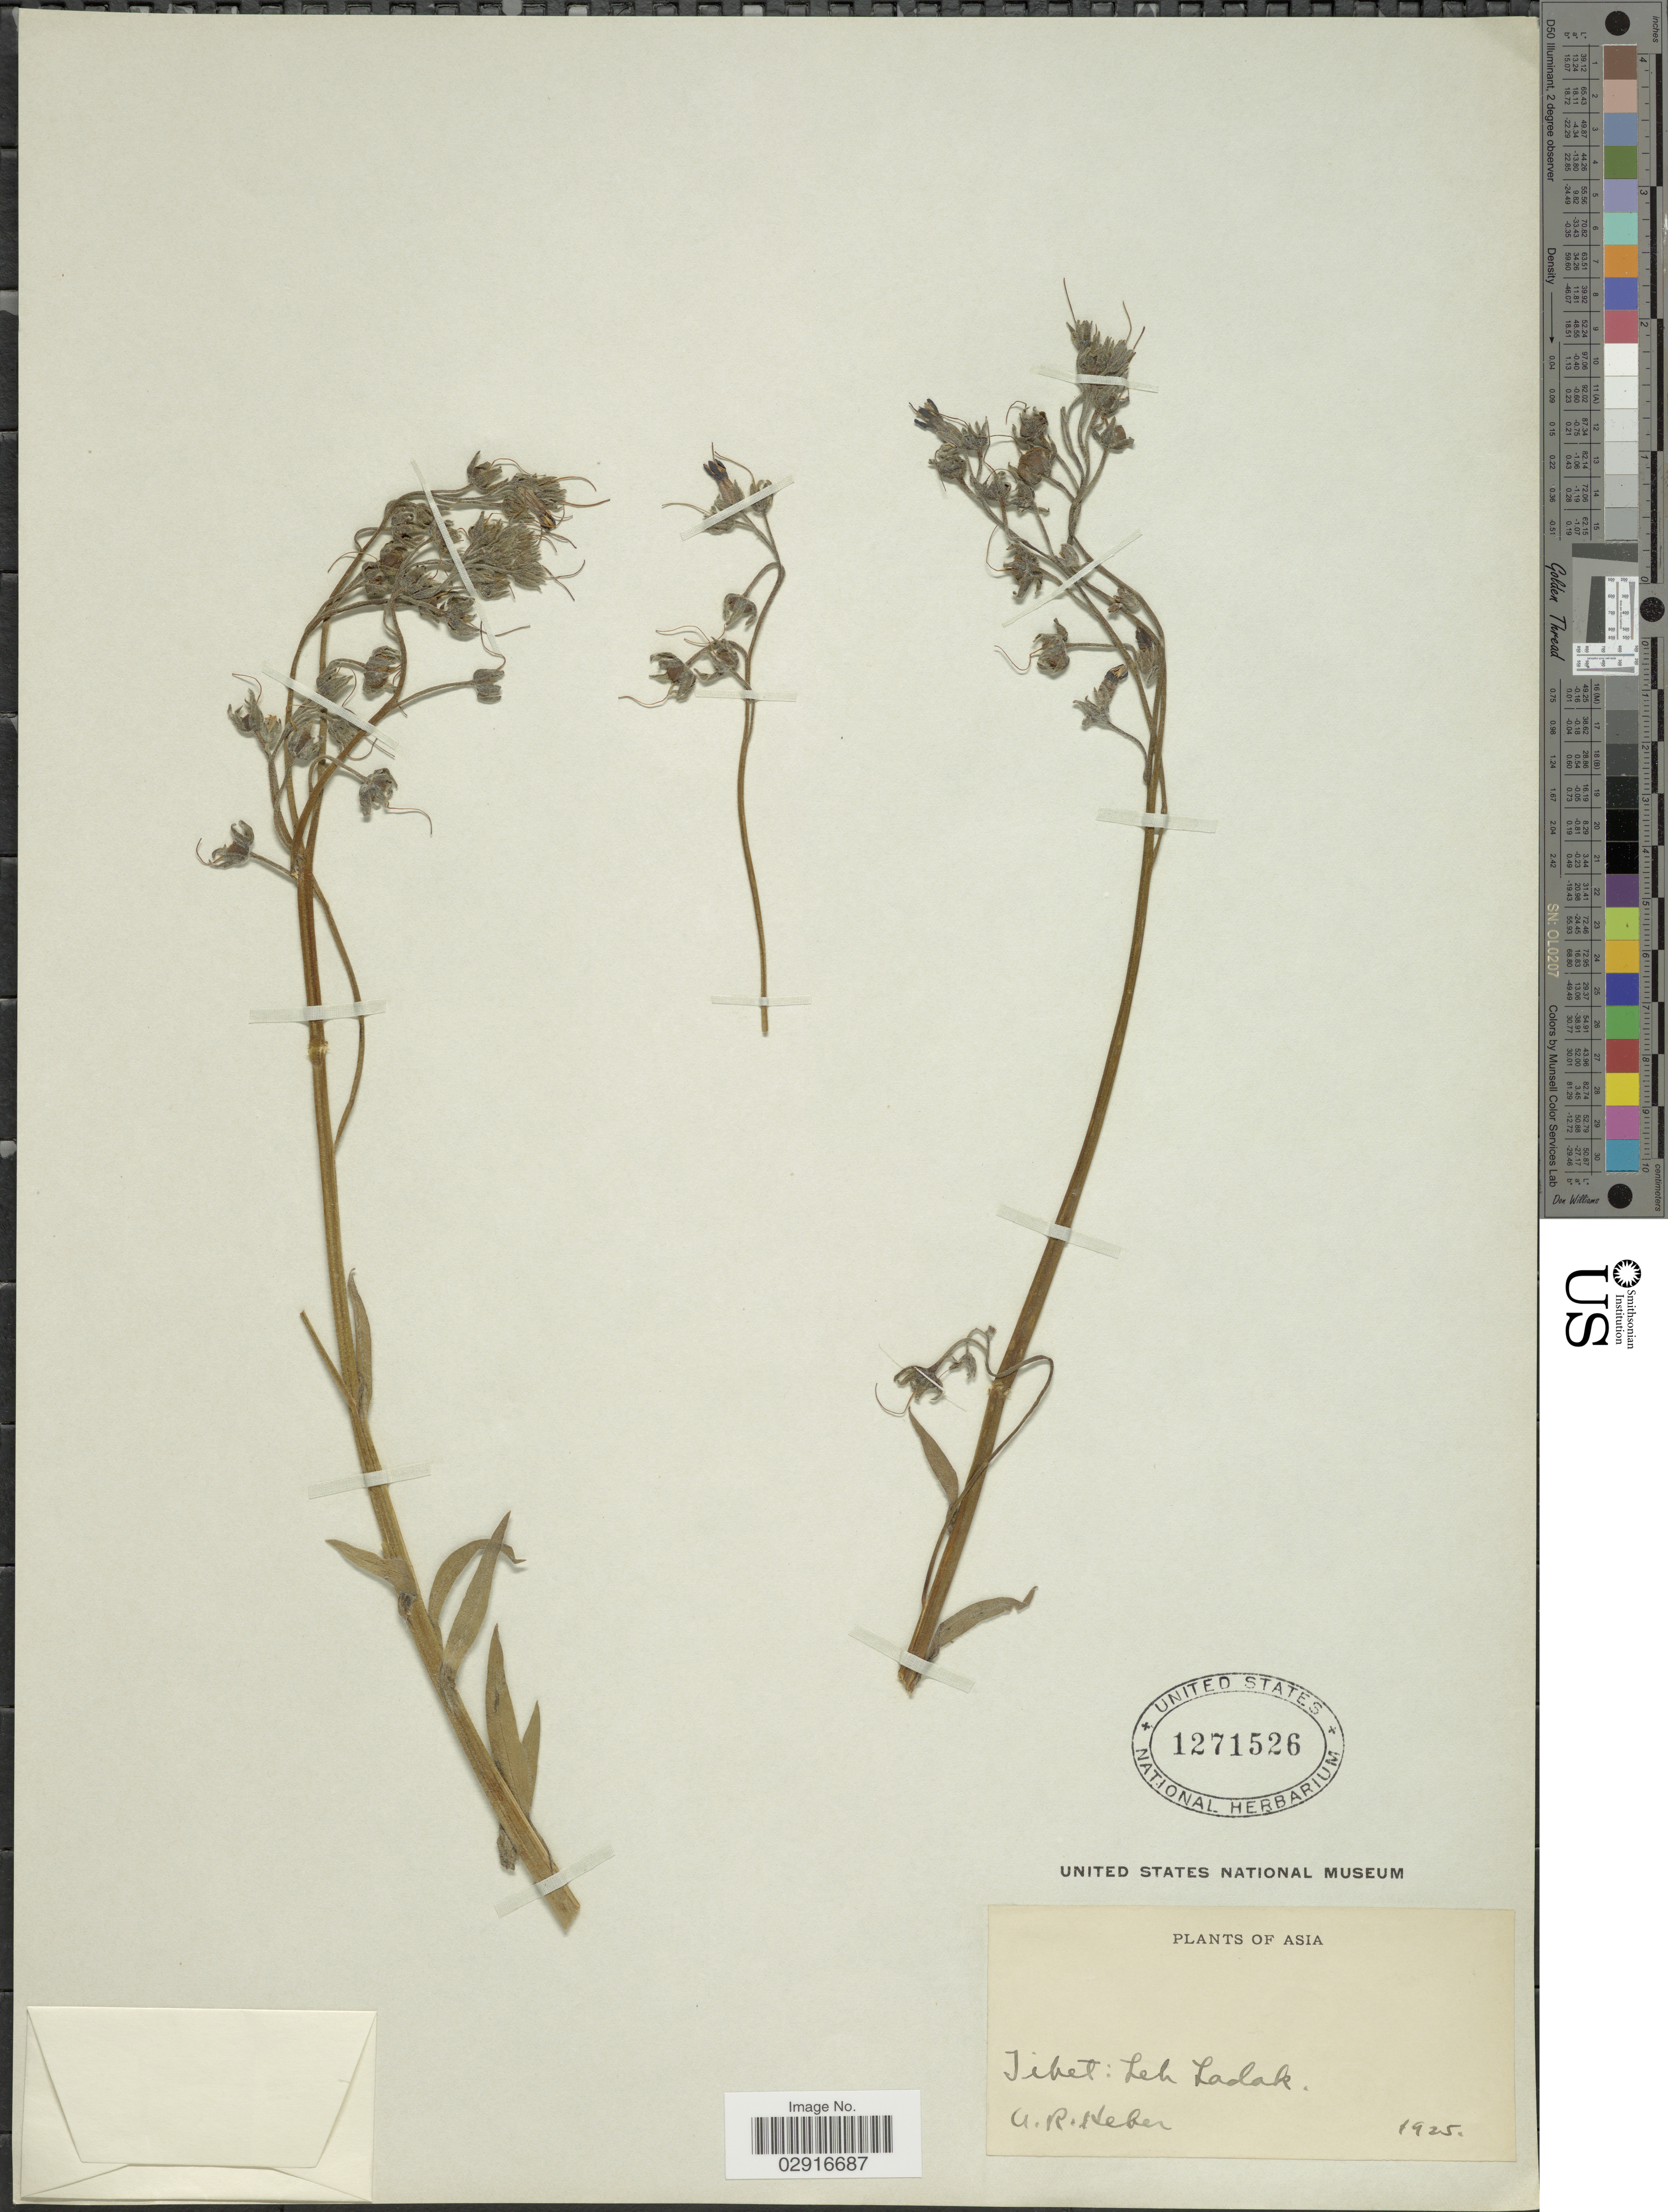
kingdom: Plantae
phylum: Tracheophyta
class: Magnoliopsida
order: Boraginales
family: Boraginaceae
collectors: A. Heber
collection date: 1925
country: India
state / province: Ladakh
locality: Asia. Tibet: Leh Ladak.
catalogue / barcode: US 1271526